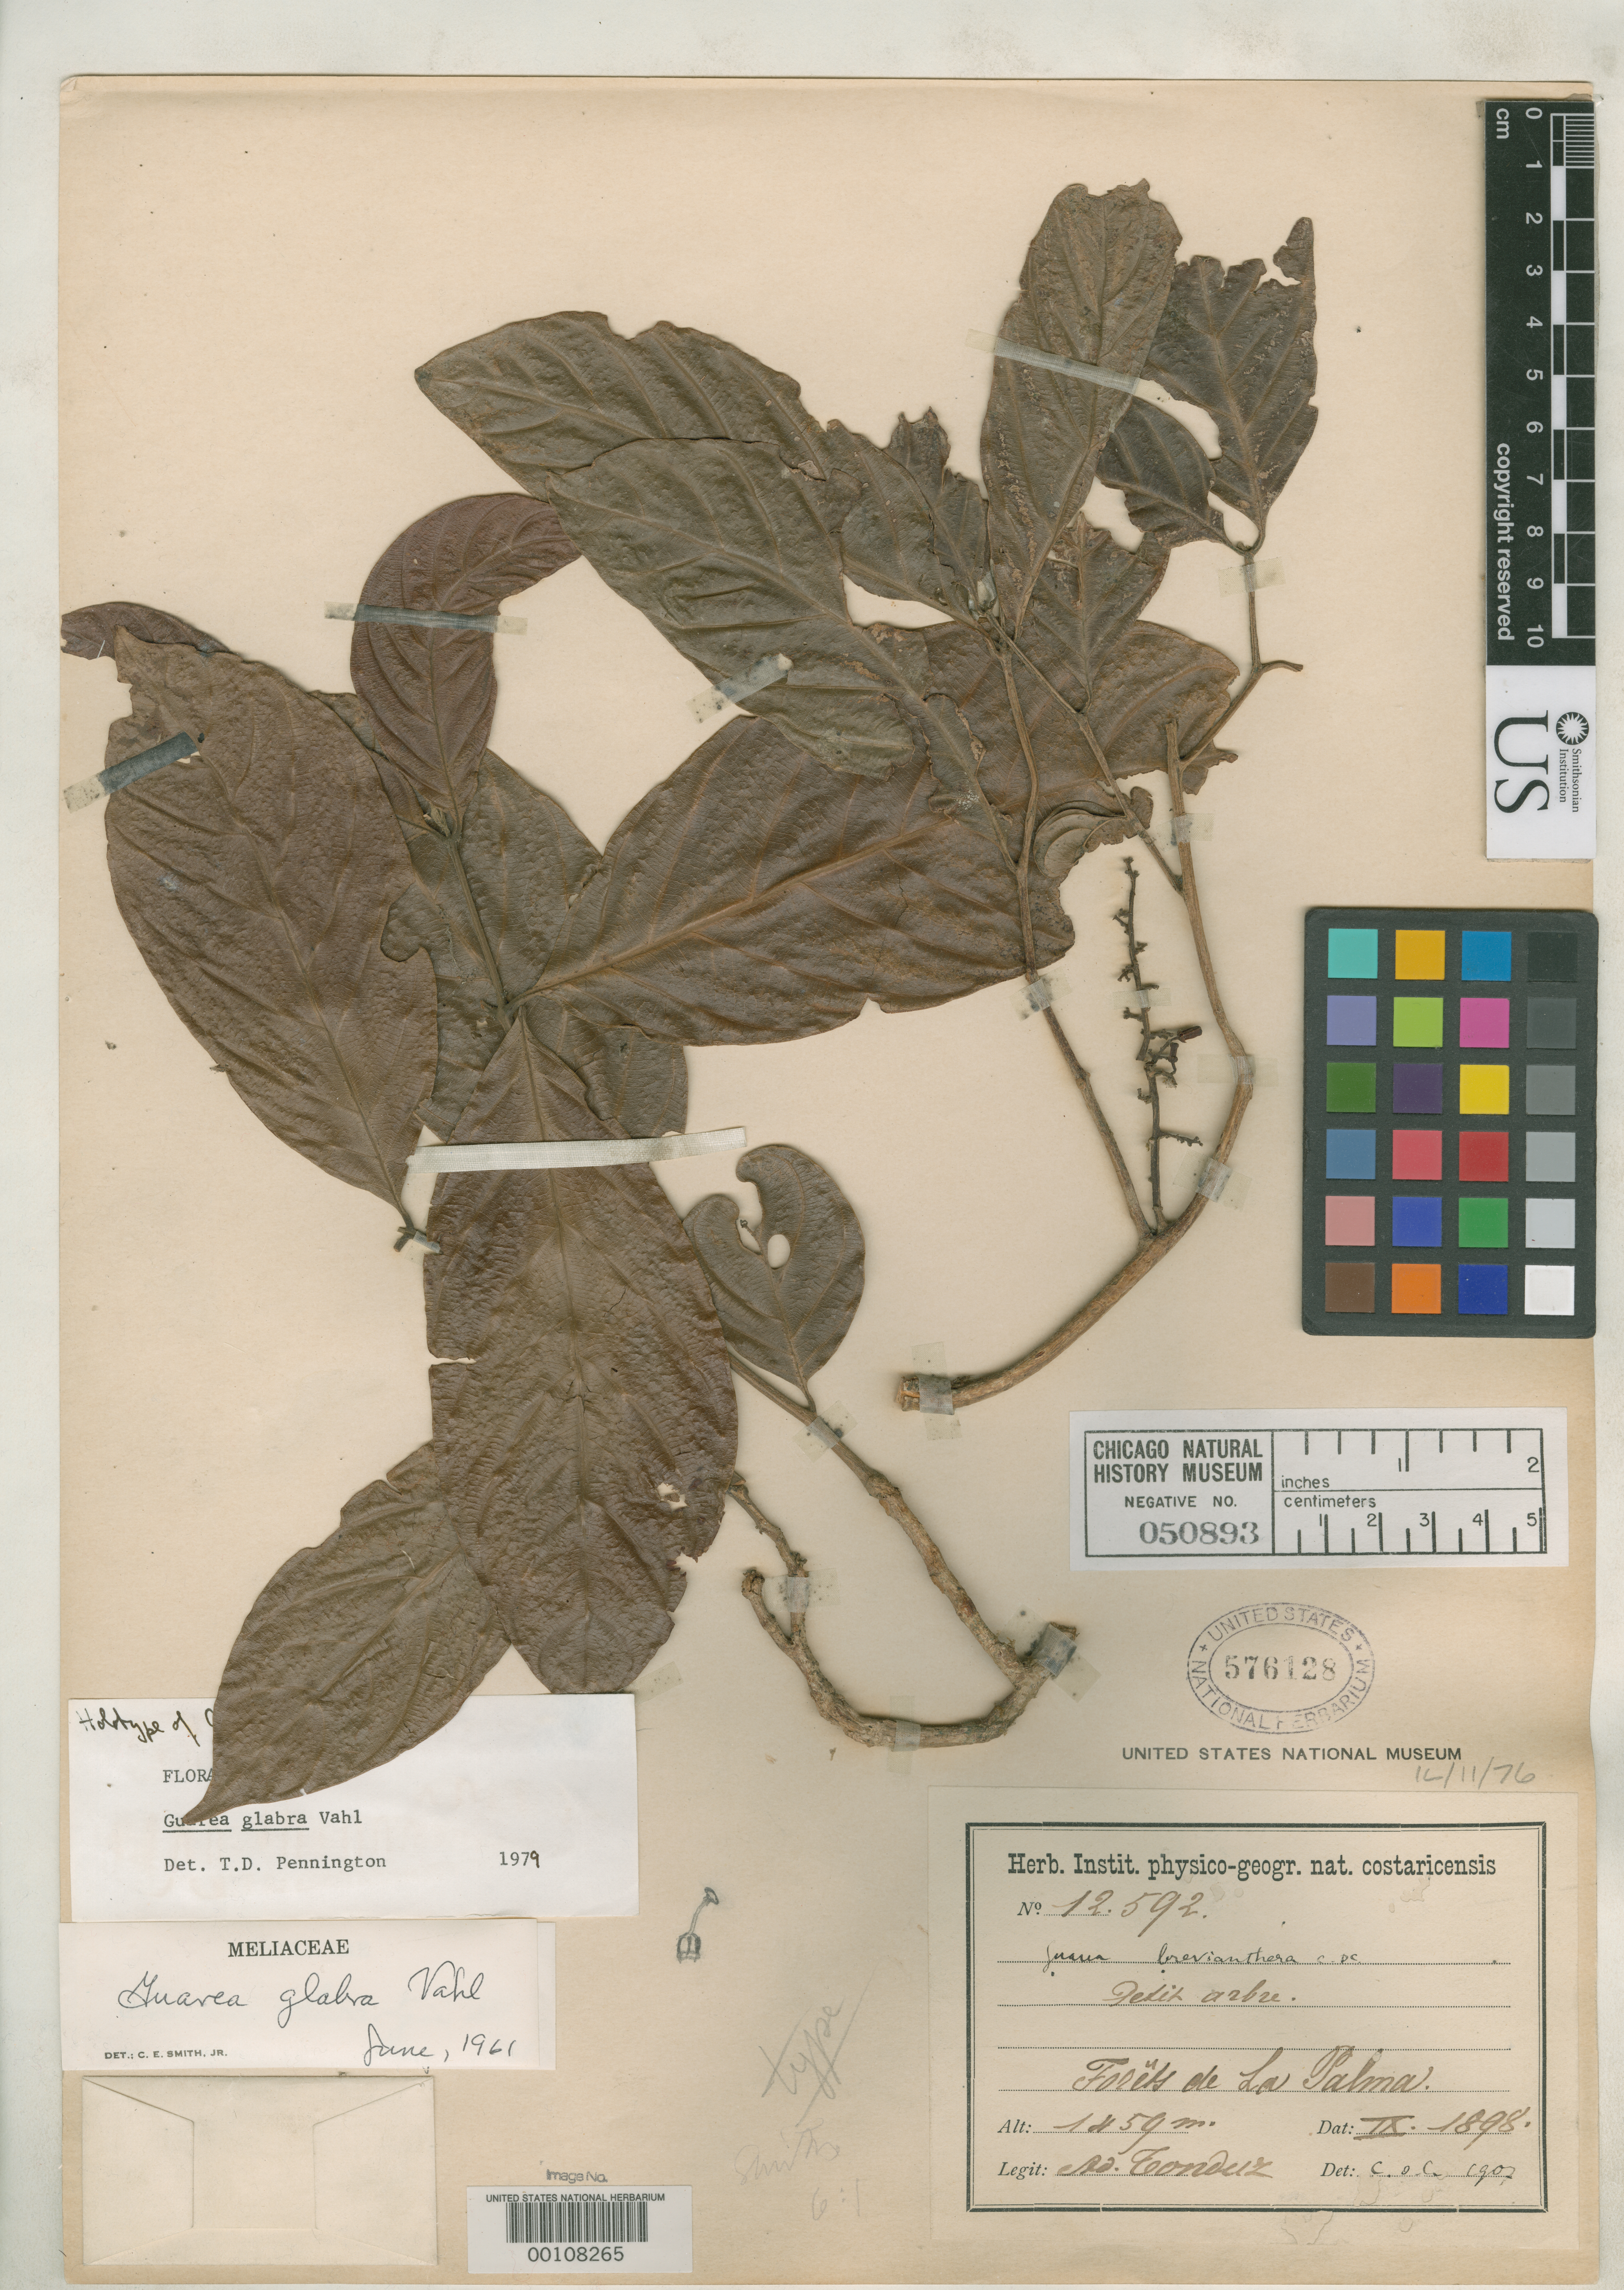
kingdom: Plantae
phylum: Tracheophyta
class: Magnoliopsida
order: Sapindales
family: Meliaceae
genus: Guarea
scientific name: Guarea brevianthera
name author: C. DC.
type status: Holotype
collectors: A. Tonduz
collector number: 12592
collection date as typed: Nov 1898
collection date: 1898-11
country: Costa Rica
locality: La Palma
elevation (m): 1459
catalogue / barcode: US 576128